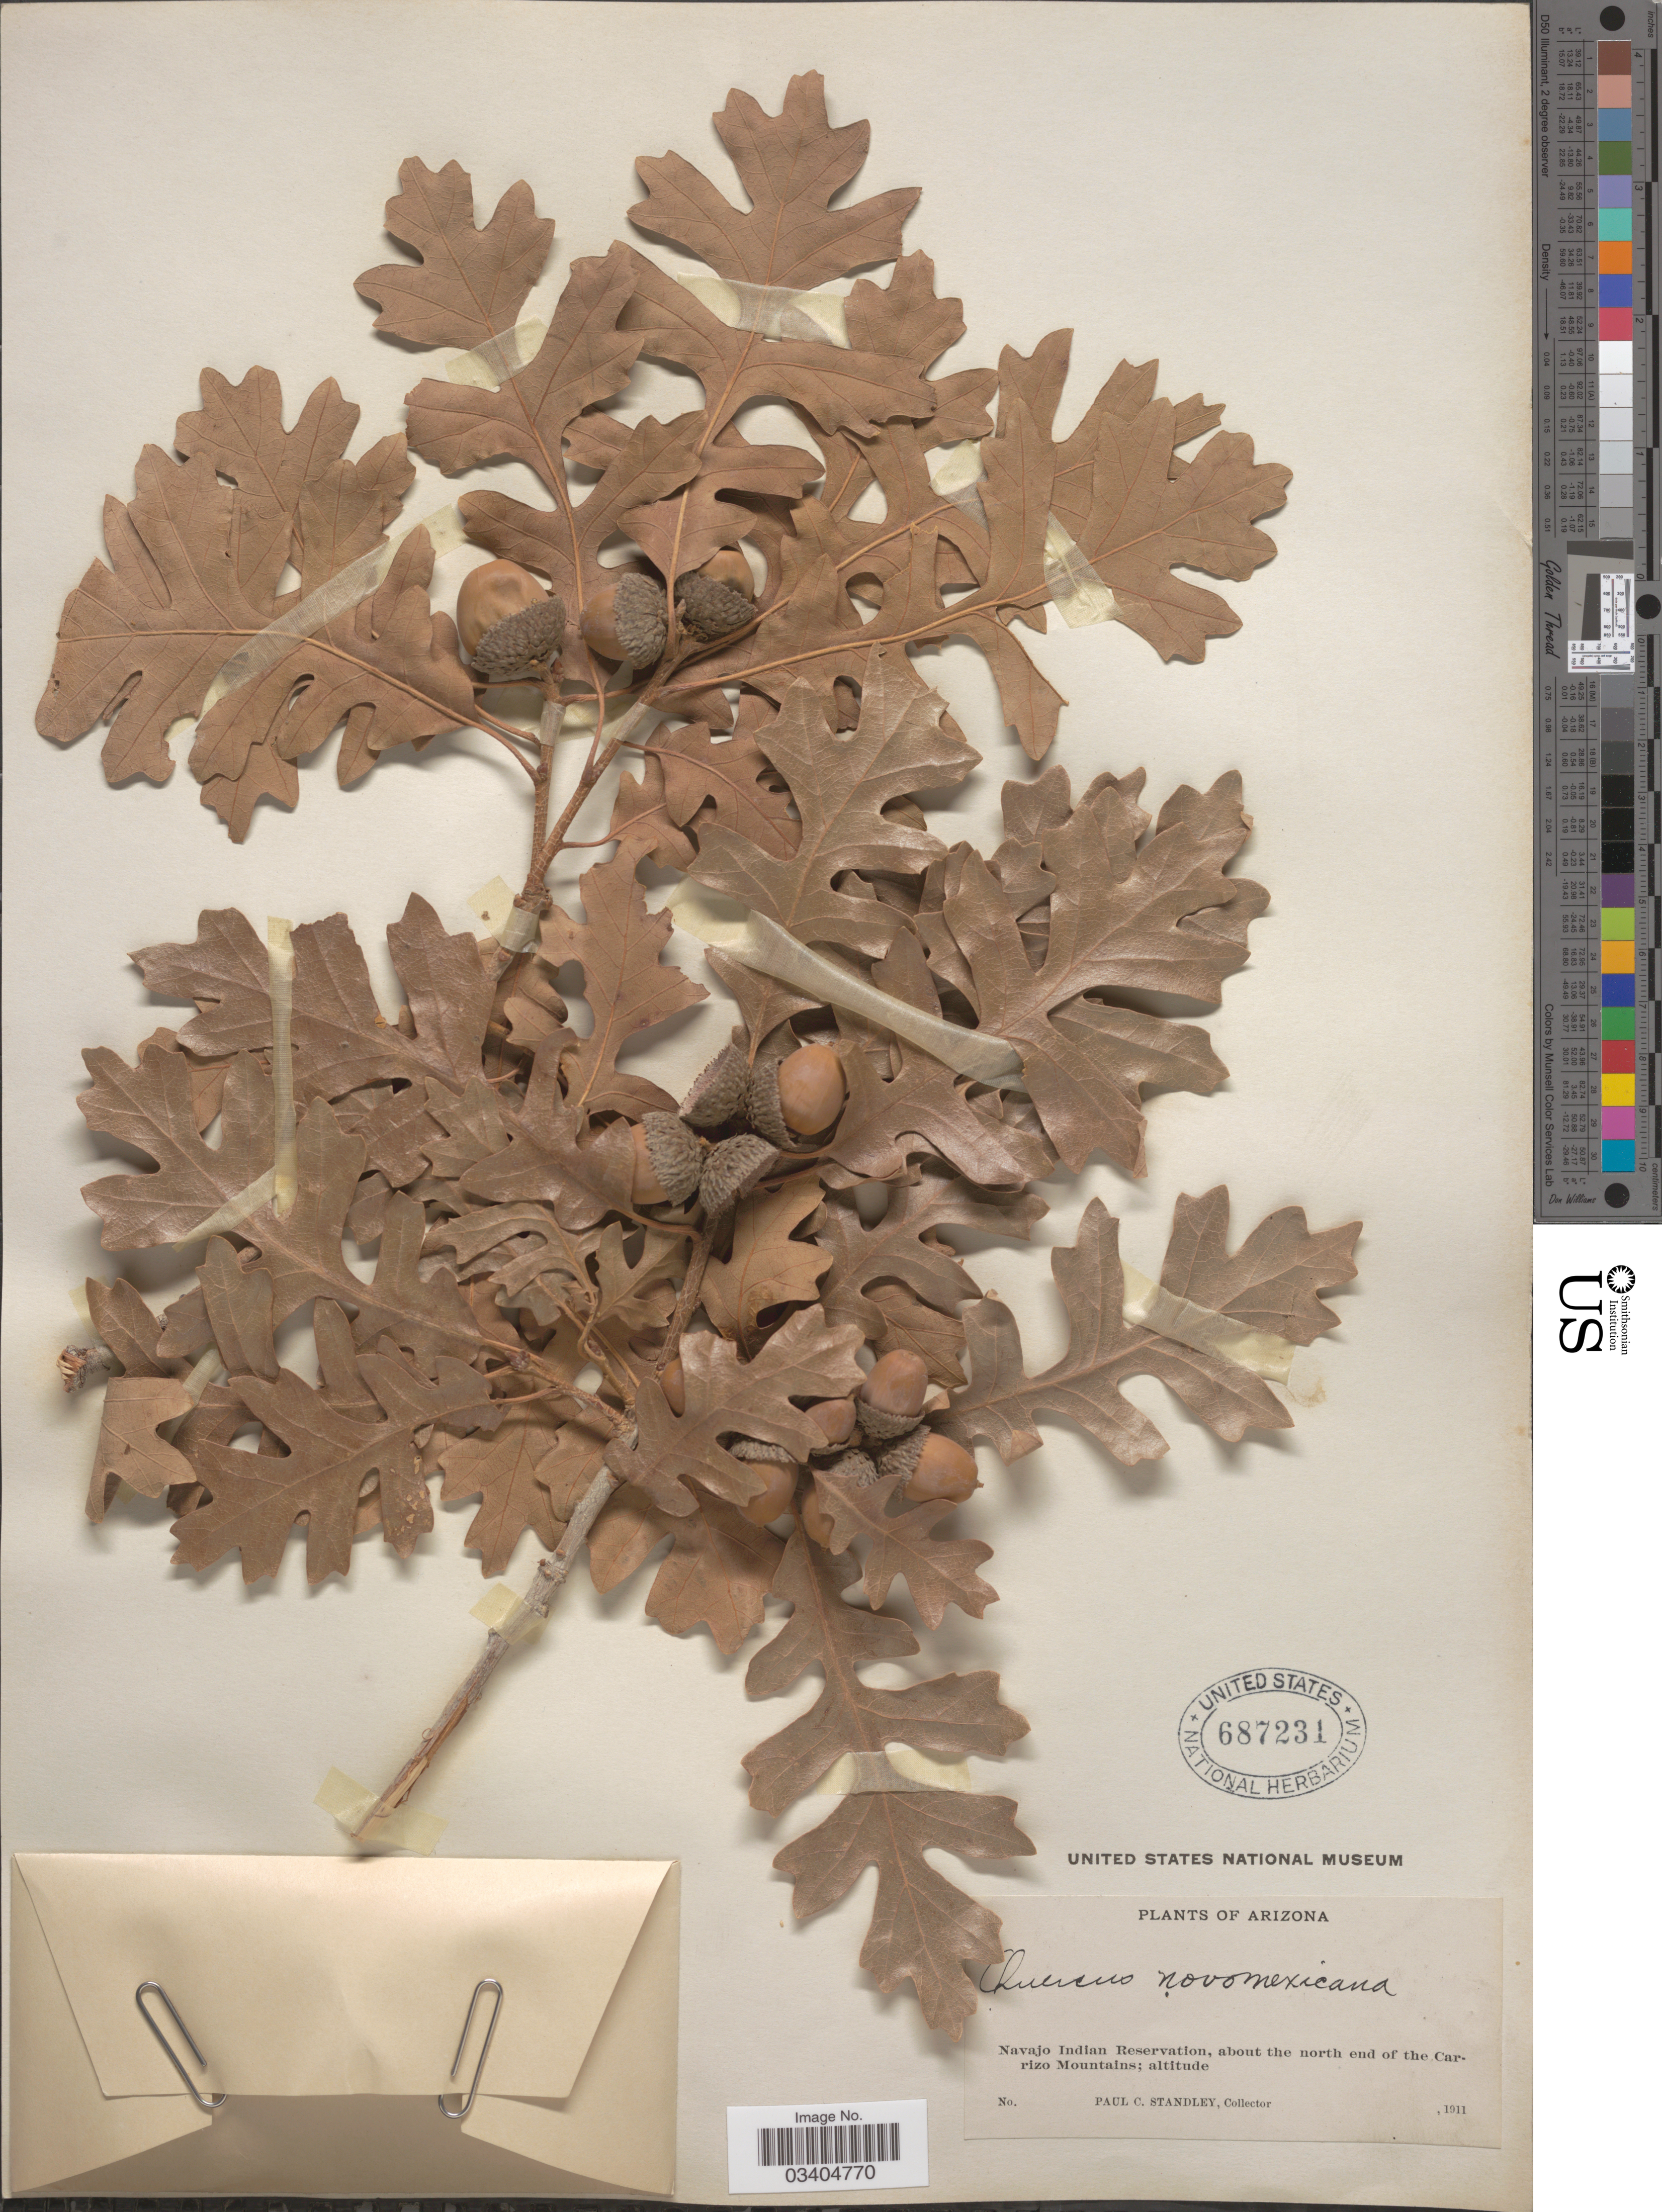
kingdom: Plantae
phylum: Tracheophyta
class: Magnoliopsida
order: Fagales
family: Fagaceae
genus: Quercus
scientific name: Quercus gambelii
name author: Nutt.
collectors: P. C. Standley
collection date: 1911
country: United States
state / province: Arizona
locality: Navajo Indian Reservation, about the north end of the Carizo Mountains.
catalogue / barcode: US 687231